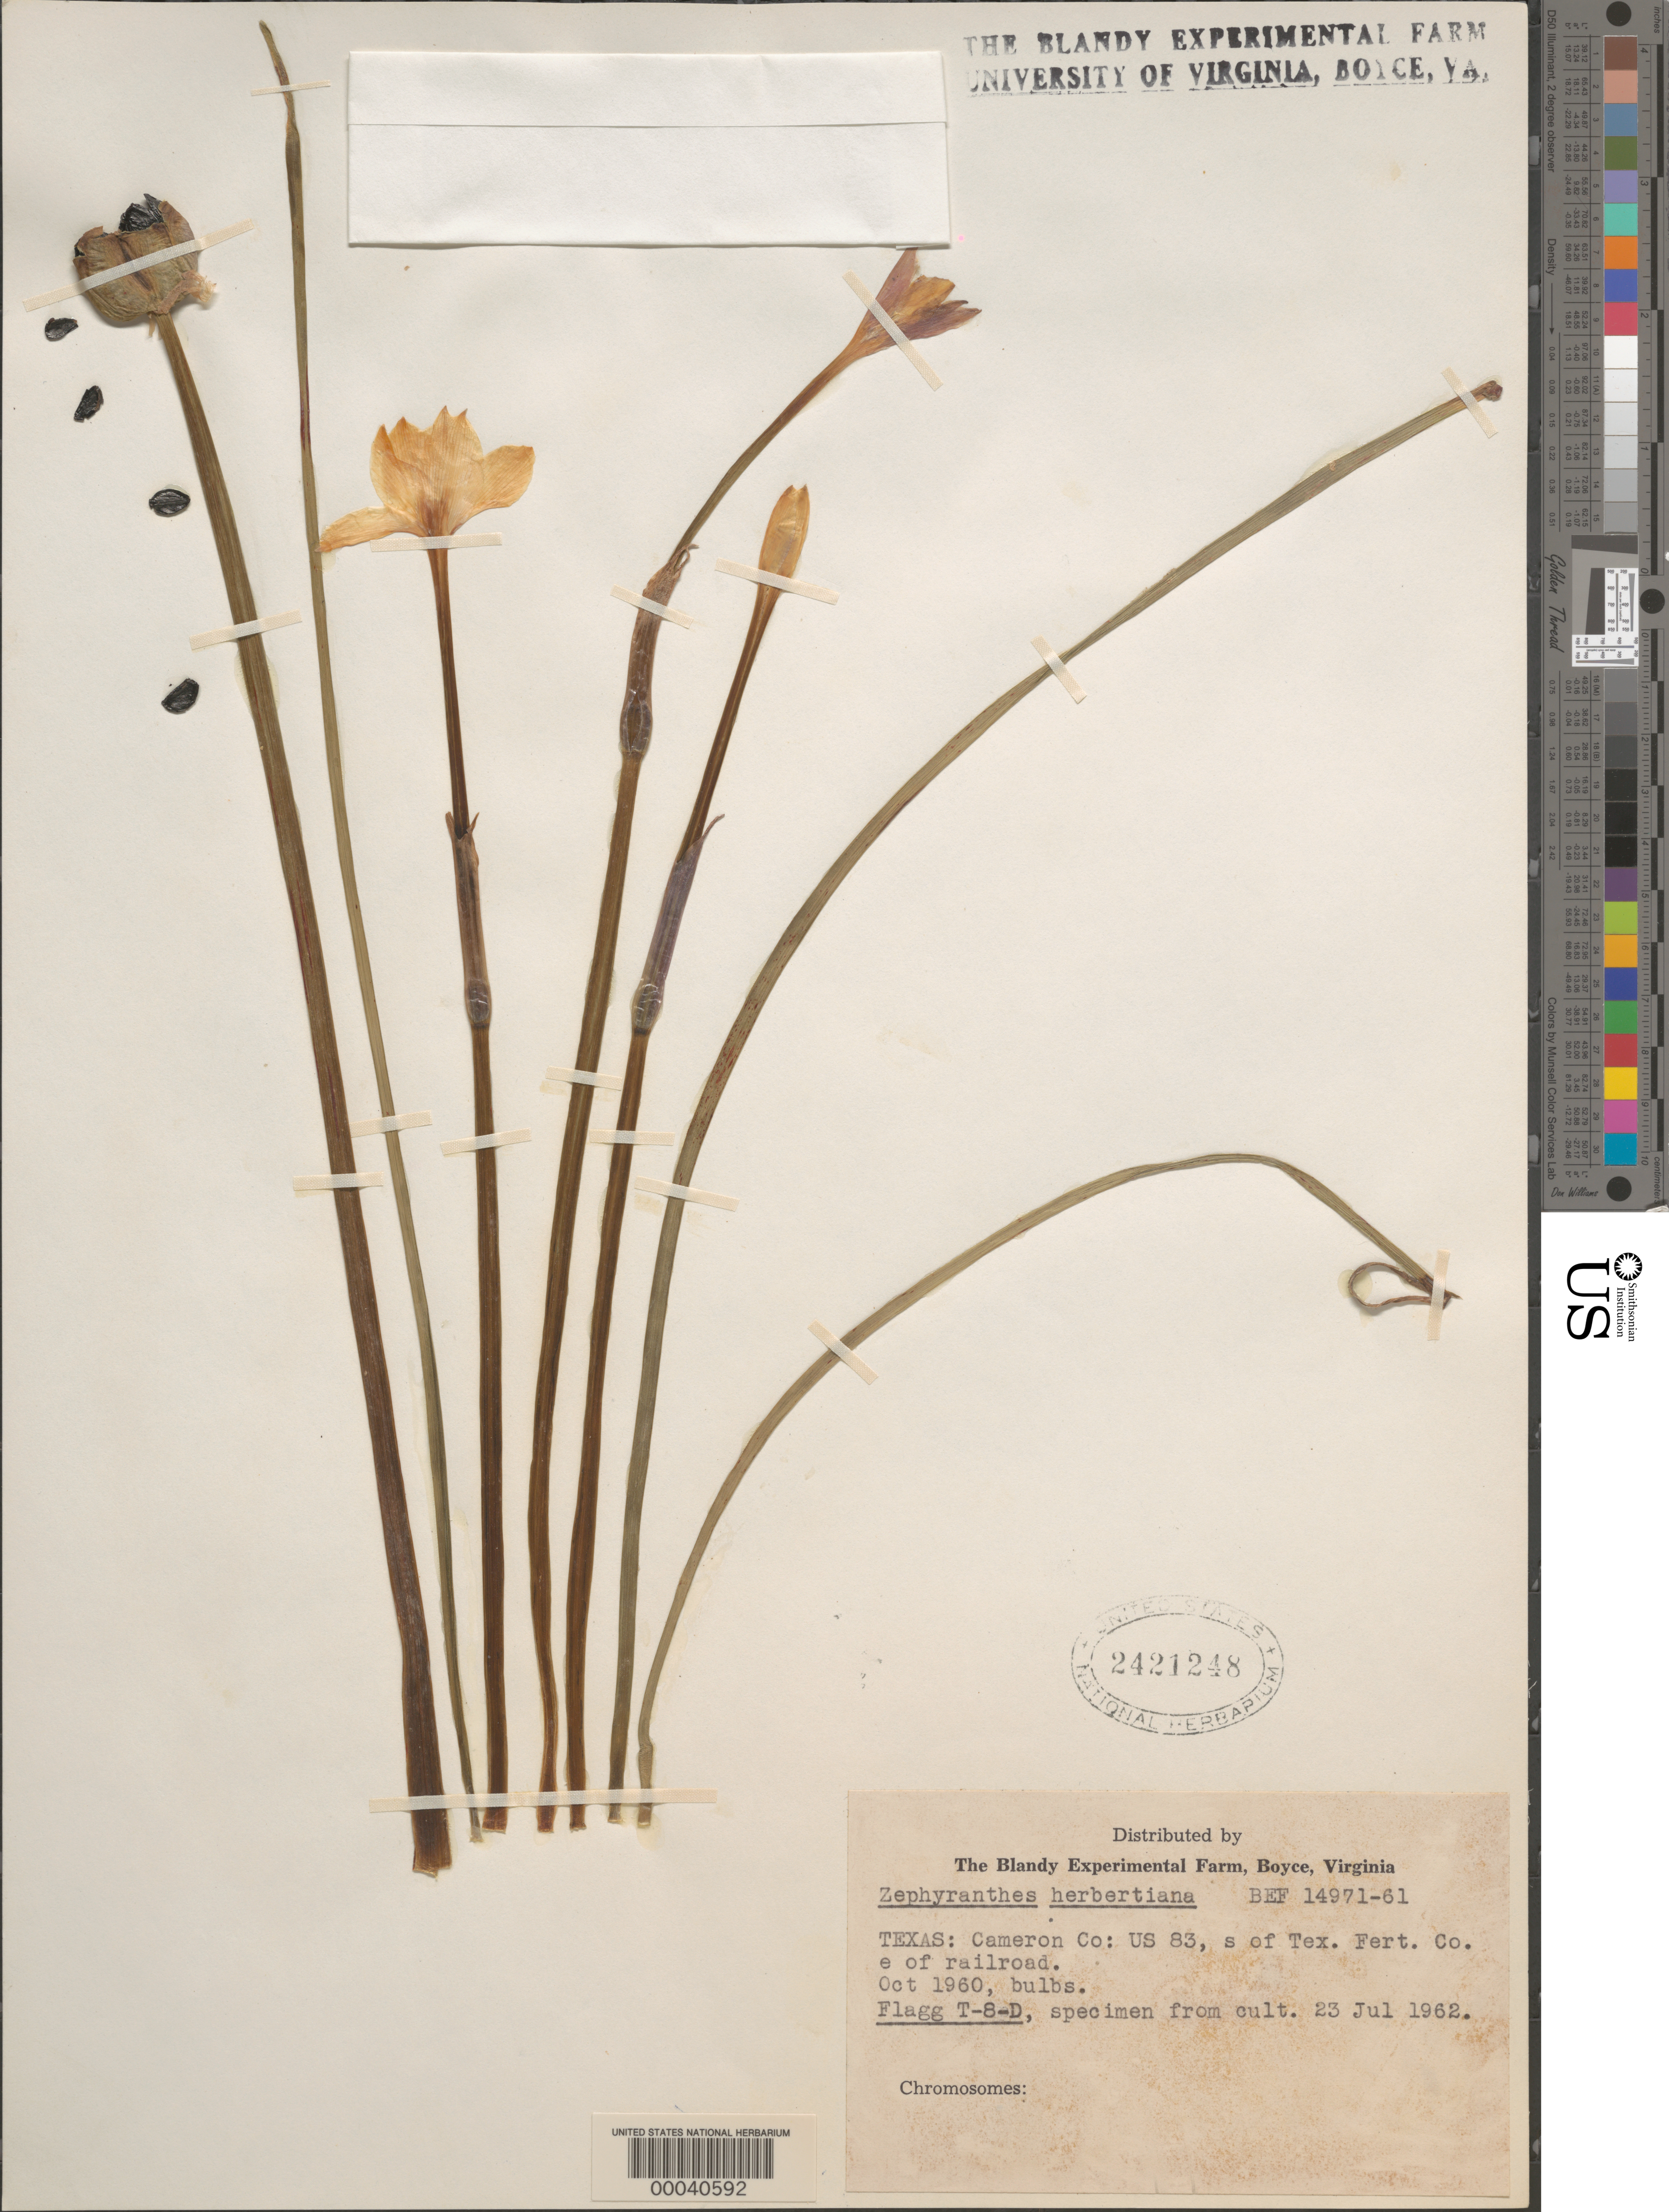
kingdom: Plantae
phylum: Tracheophyta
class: Liliopsida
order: Asparagales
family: Amaryllidaceae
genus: Zephyranthes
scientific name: Zephyranthes herbertiana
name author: D. Dietr.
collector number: Bef 14971-61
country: United States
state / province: Texas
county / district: Cameron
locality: Us 83, s of texas fert. co., e of railroad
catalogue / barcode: US 2421248